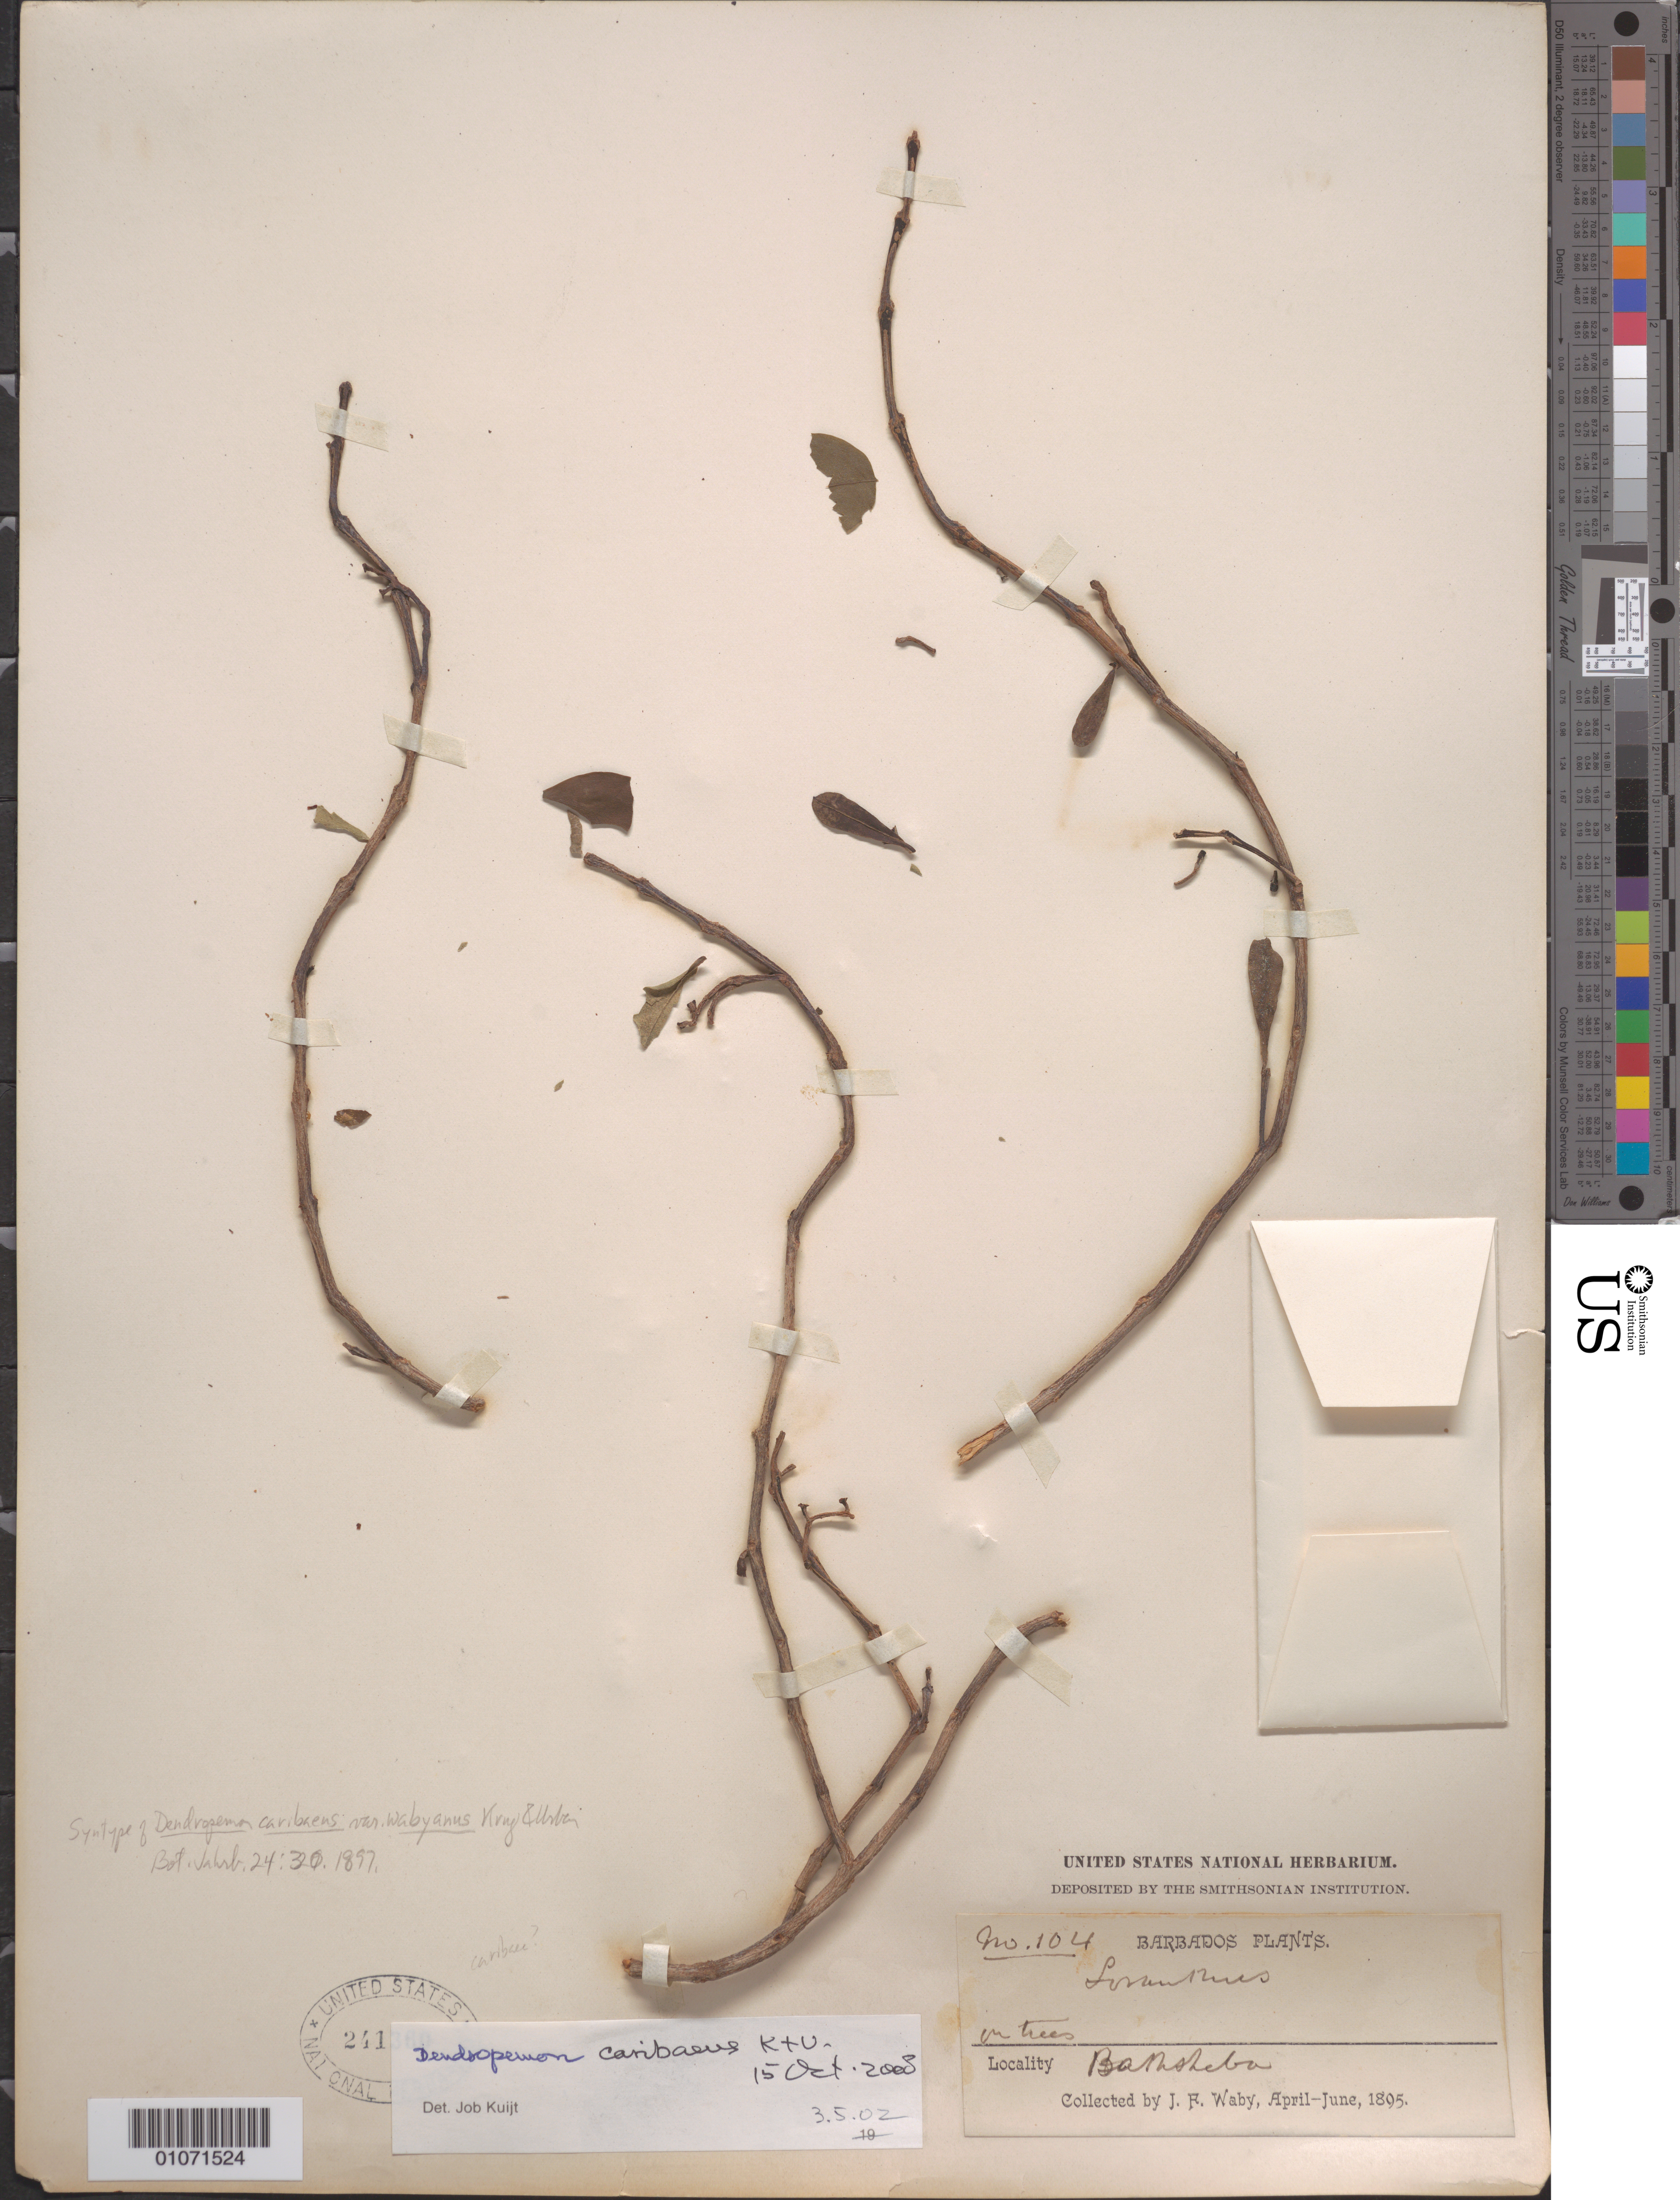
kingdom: Plantae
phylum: Tracheophyta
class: Magnoliopsida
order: Santalales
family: Loranthaceae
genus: Dendropemon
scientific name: Dendropemon caribaeus var. caribaeus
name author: Krug & Urb.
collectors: J. Waby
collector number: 104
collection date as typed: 01 Apr 1895 to 30 Jun 1895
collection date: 1895-04-01/1895-06-30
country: Barbados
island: Barbados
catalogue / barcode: US 241360